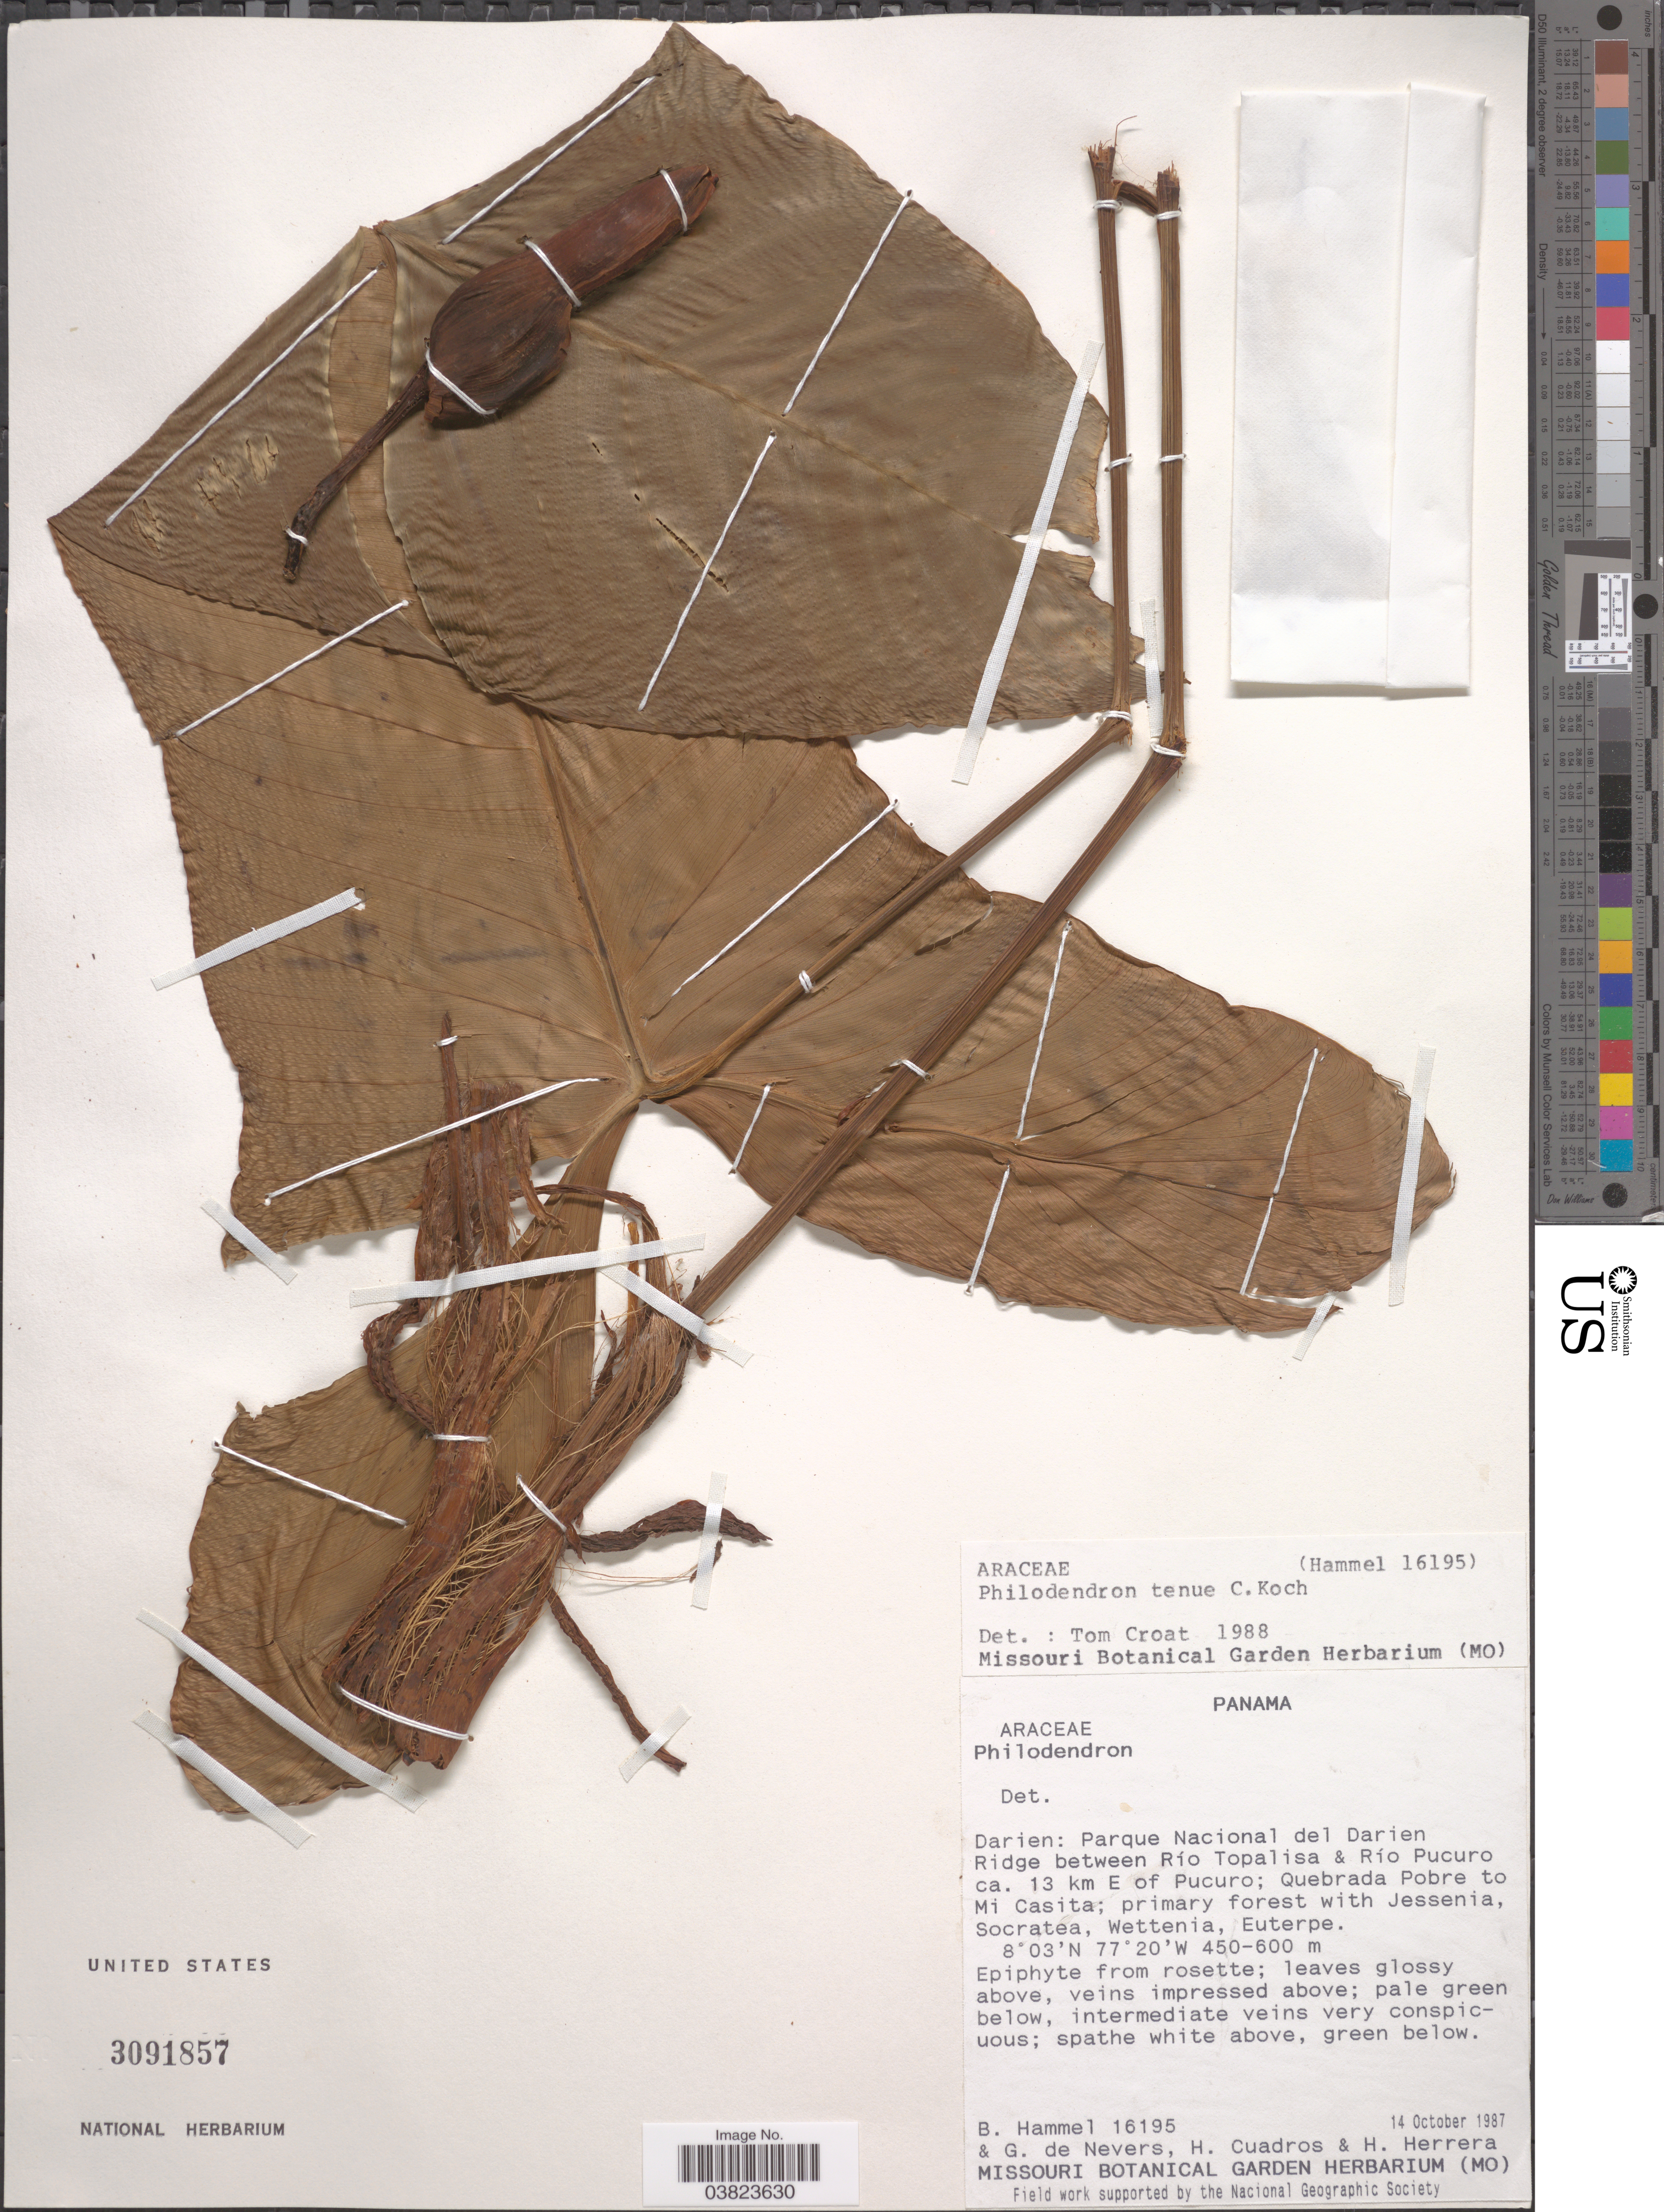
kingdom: Plantae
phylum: Tracheophyta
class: Liliopsida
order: Alismatales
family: Araceae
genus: Philodendron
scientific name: Philodendron tenue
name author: K. Koch & Augustin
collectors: B. Hammel, G. DeNevers, H. Cuadros & H. Herrera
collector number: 16195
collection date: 1987-10-14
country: Panama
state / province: Darien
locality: Parque National del Darien. Ridge between Río Topalisa & Río Pucuro ca. 13 km E of Pucuro; Quebrada Pobre to Mi Casita.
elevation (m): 450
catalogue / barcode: US 3091857